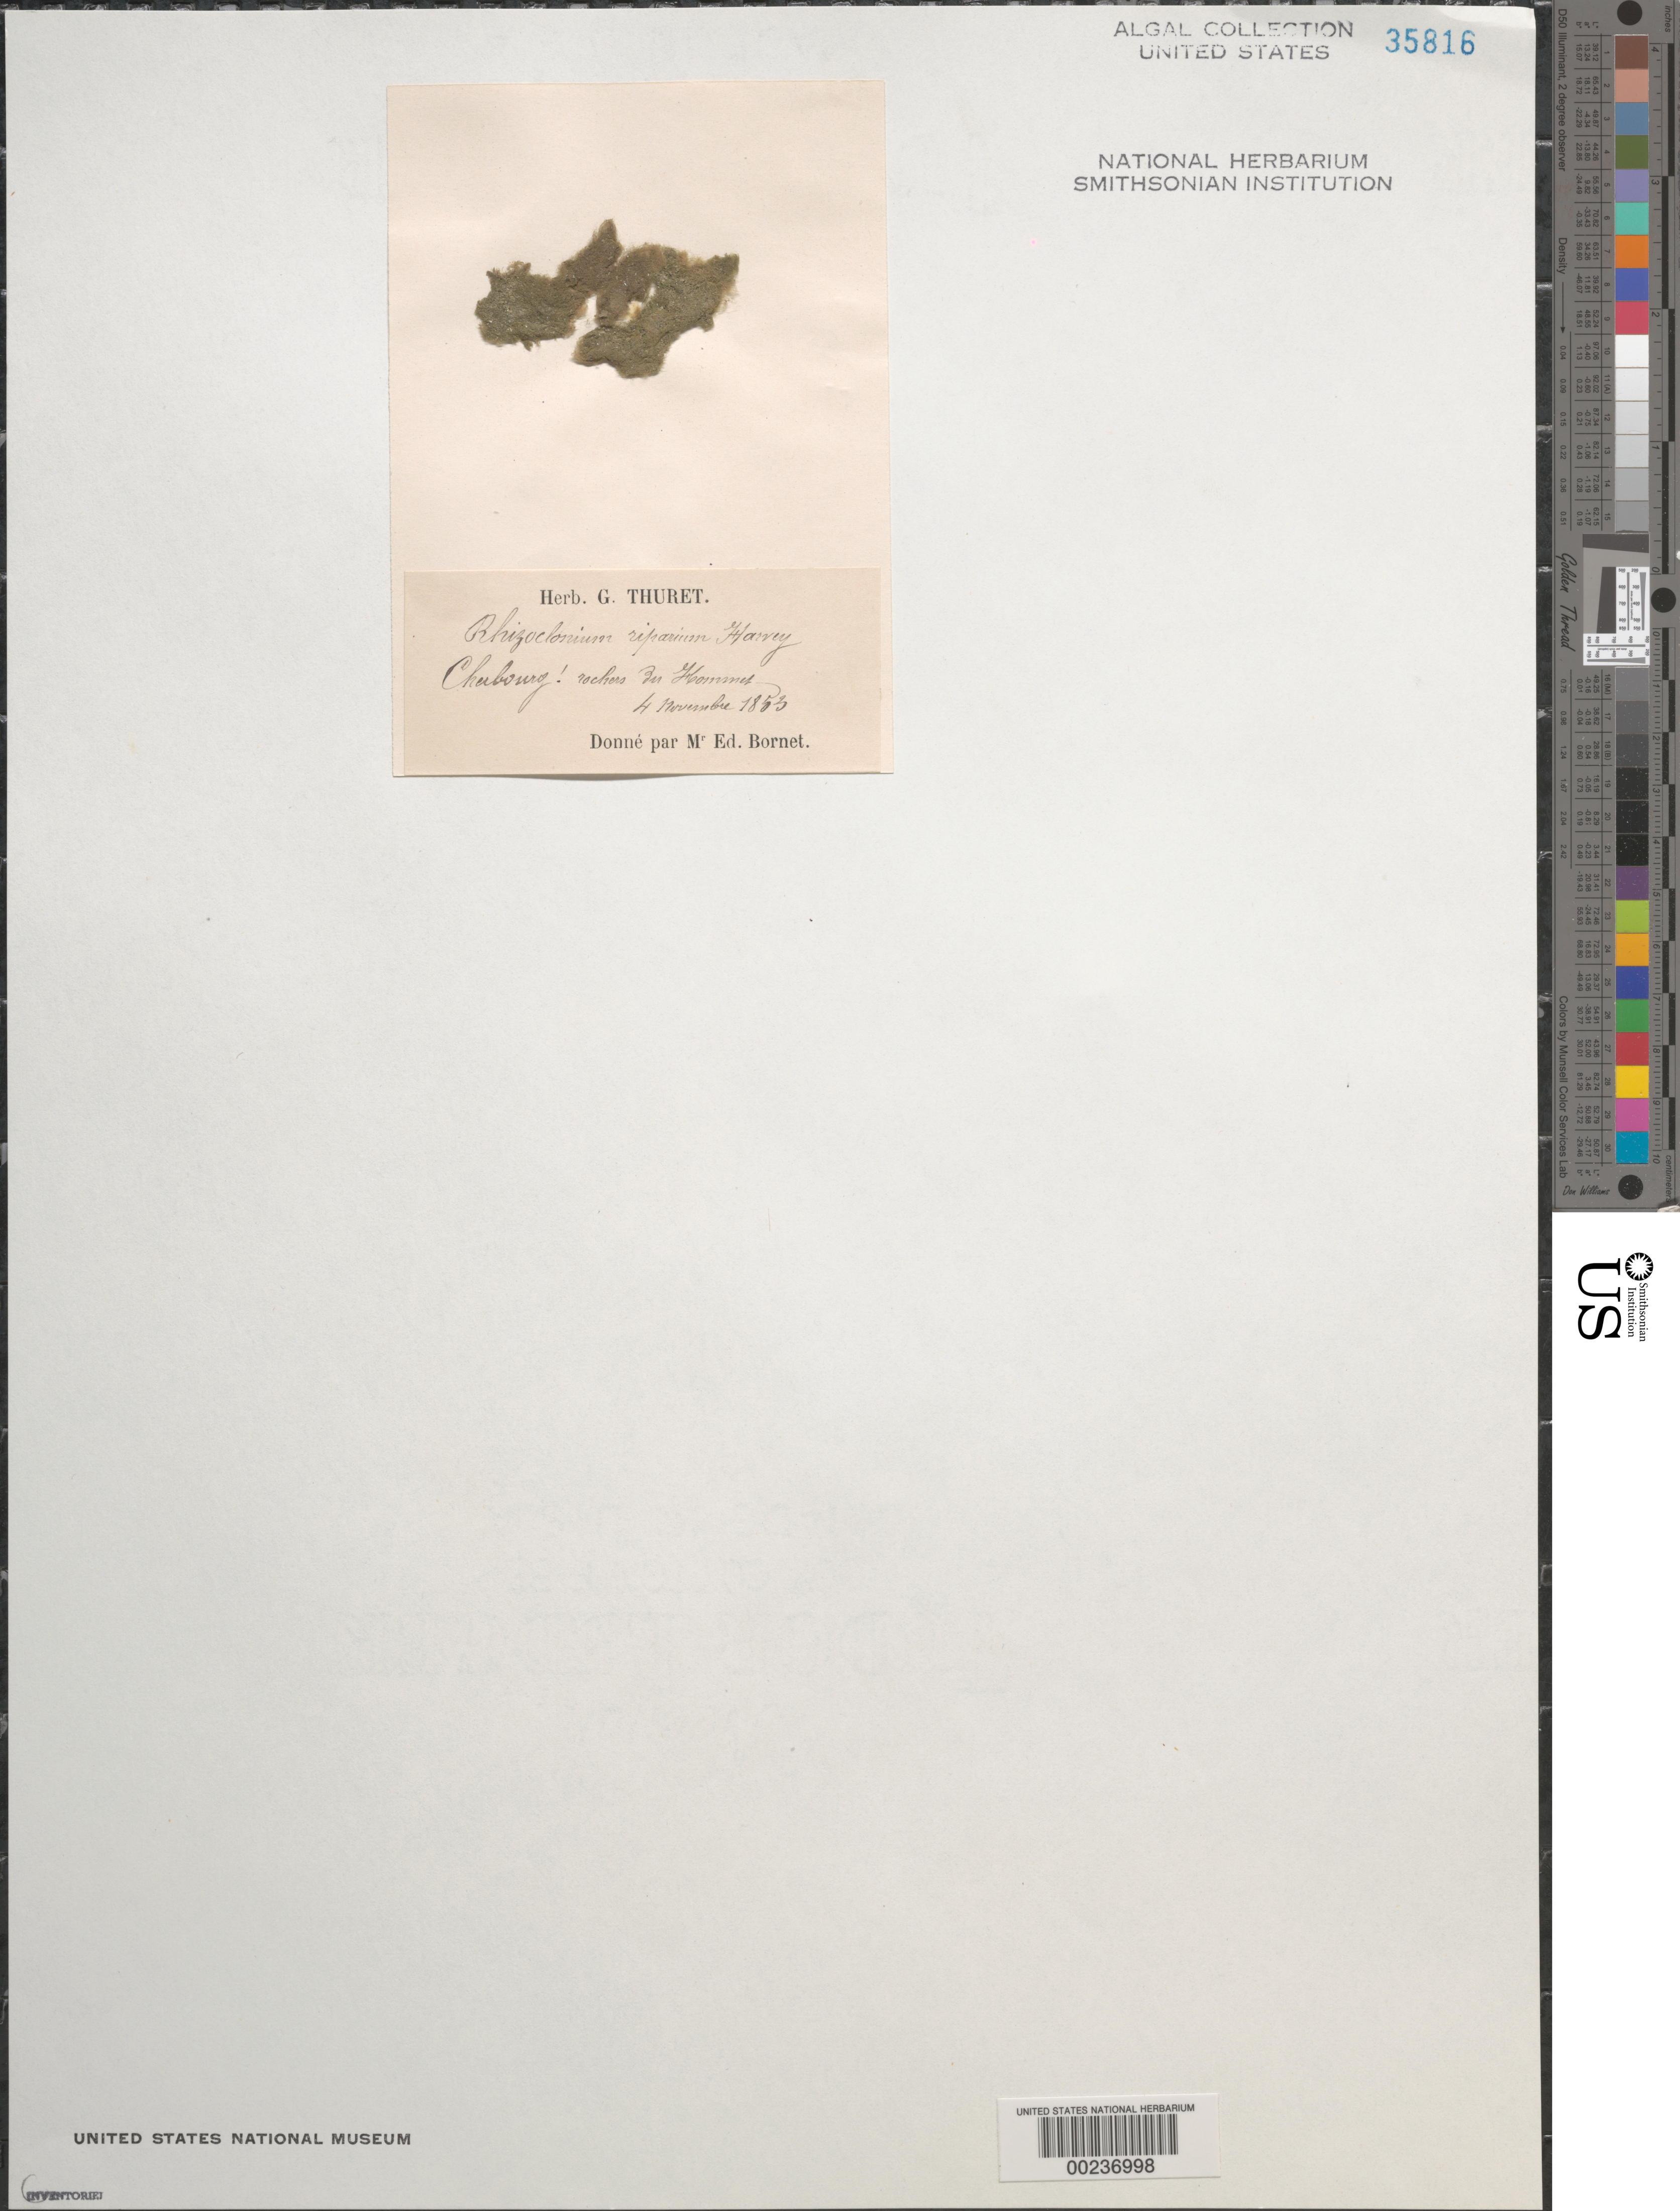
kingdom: Plantae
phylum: Chlorophyta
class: Ulvophyceae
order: Cladophorales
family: Cladophoraceae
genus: Rhizoclonium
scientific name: Rhizoclonium riparium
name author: (Roth) Harv.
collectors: E. Bornet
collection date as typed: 04 Nov 1953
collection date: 1953-11-04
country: France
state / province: Normandie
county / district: Manche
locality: Cherbourg, hommet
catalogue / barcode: US 35816